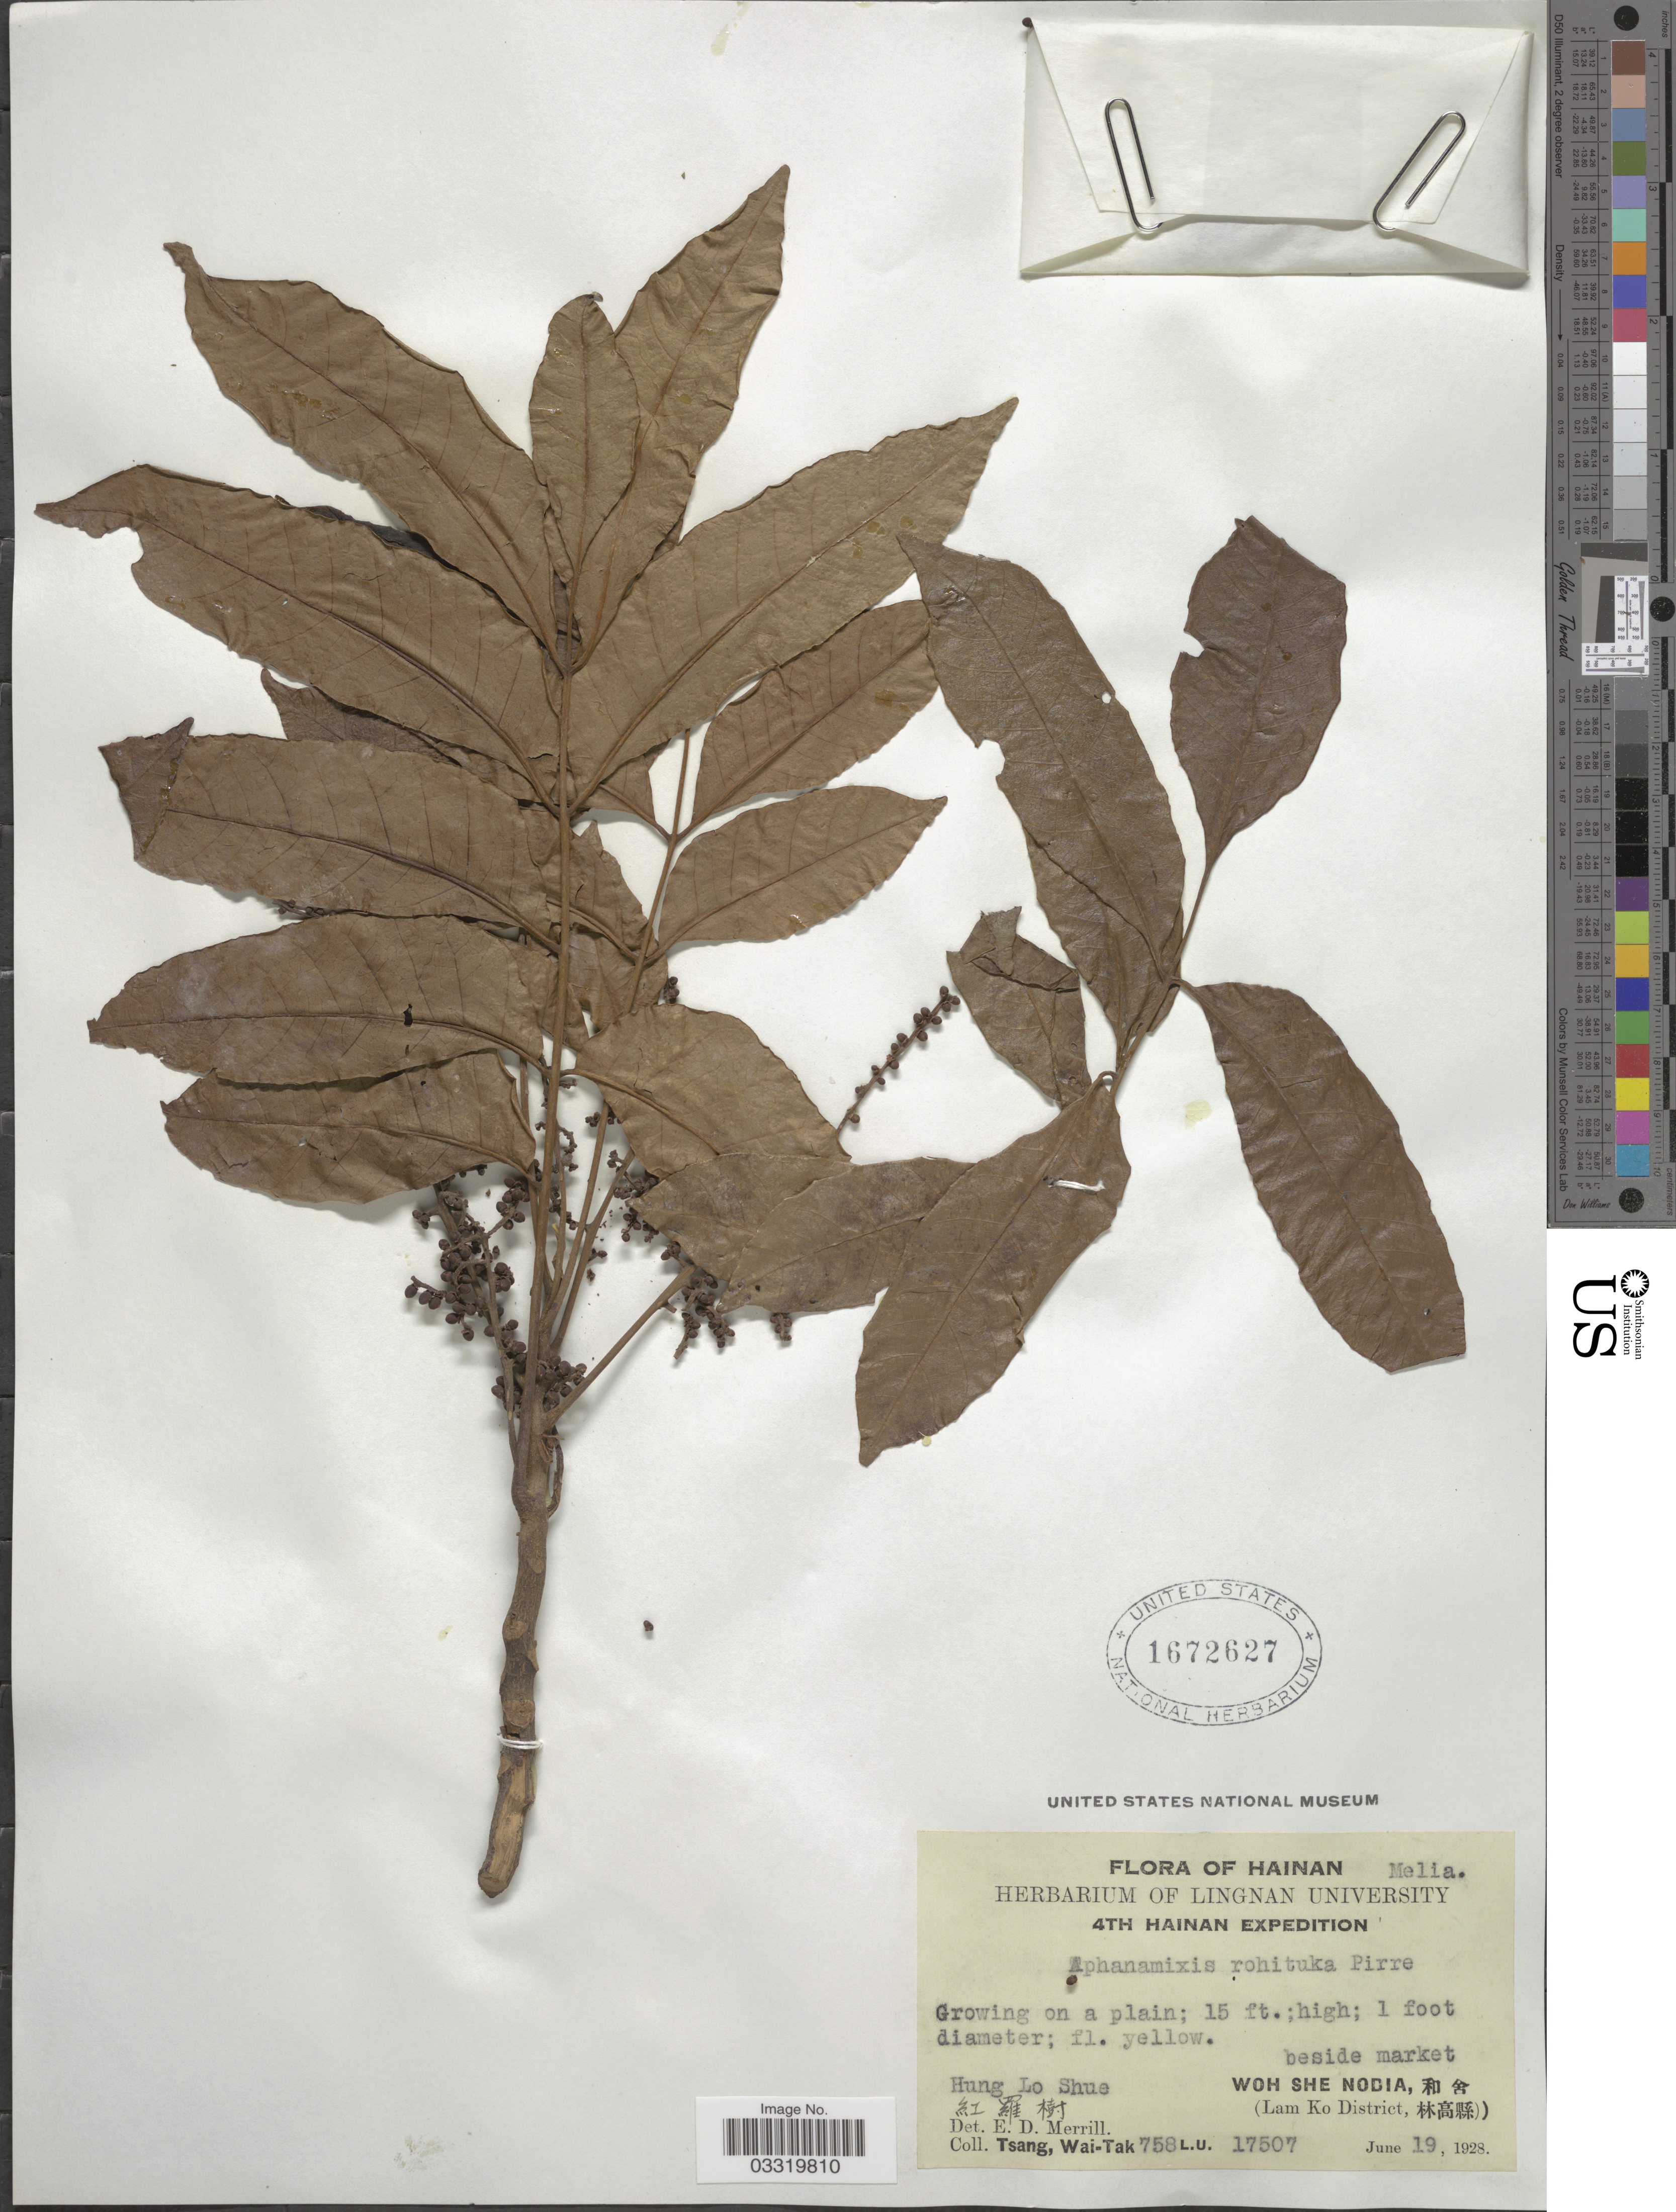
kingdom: Plantae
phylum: Tracheophyta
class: Magnoliopsida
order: Sapindales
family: Meliaceae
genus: Aphanamixis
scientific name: Aphanamixis polystachya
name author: (Wall.) R. Parker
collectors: W. T. Tsang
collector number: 758/L.U.17507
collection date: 1928-06-19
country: China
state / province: Hainan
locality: Who She Nodia, (Lam Ko District.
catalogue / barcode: US 1672627